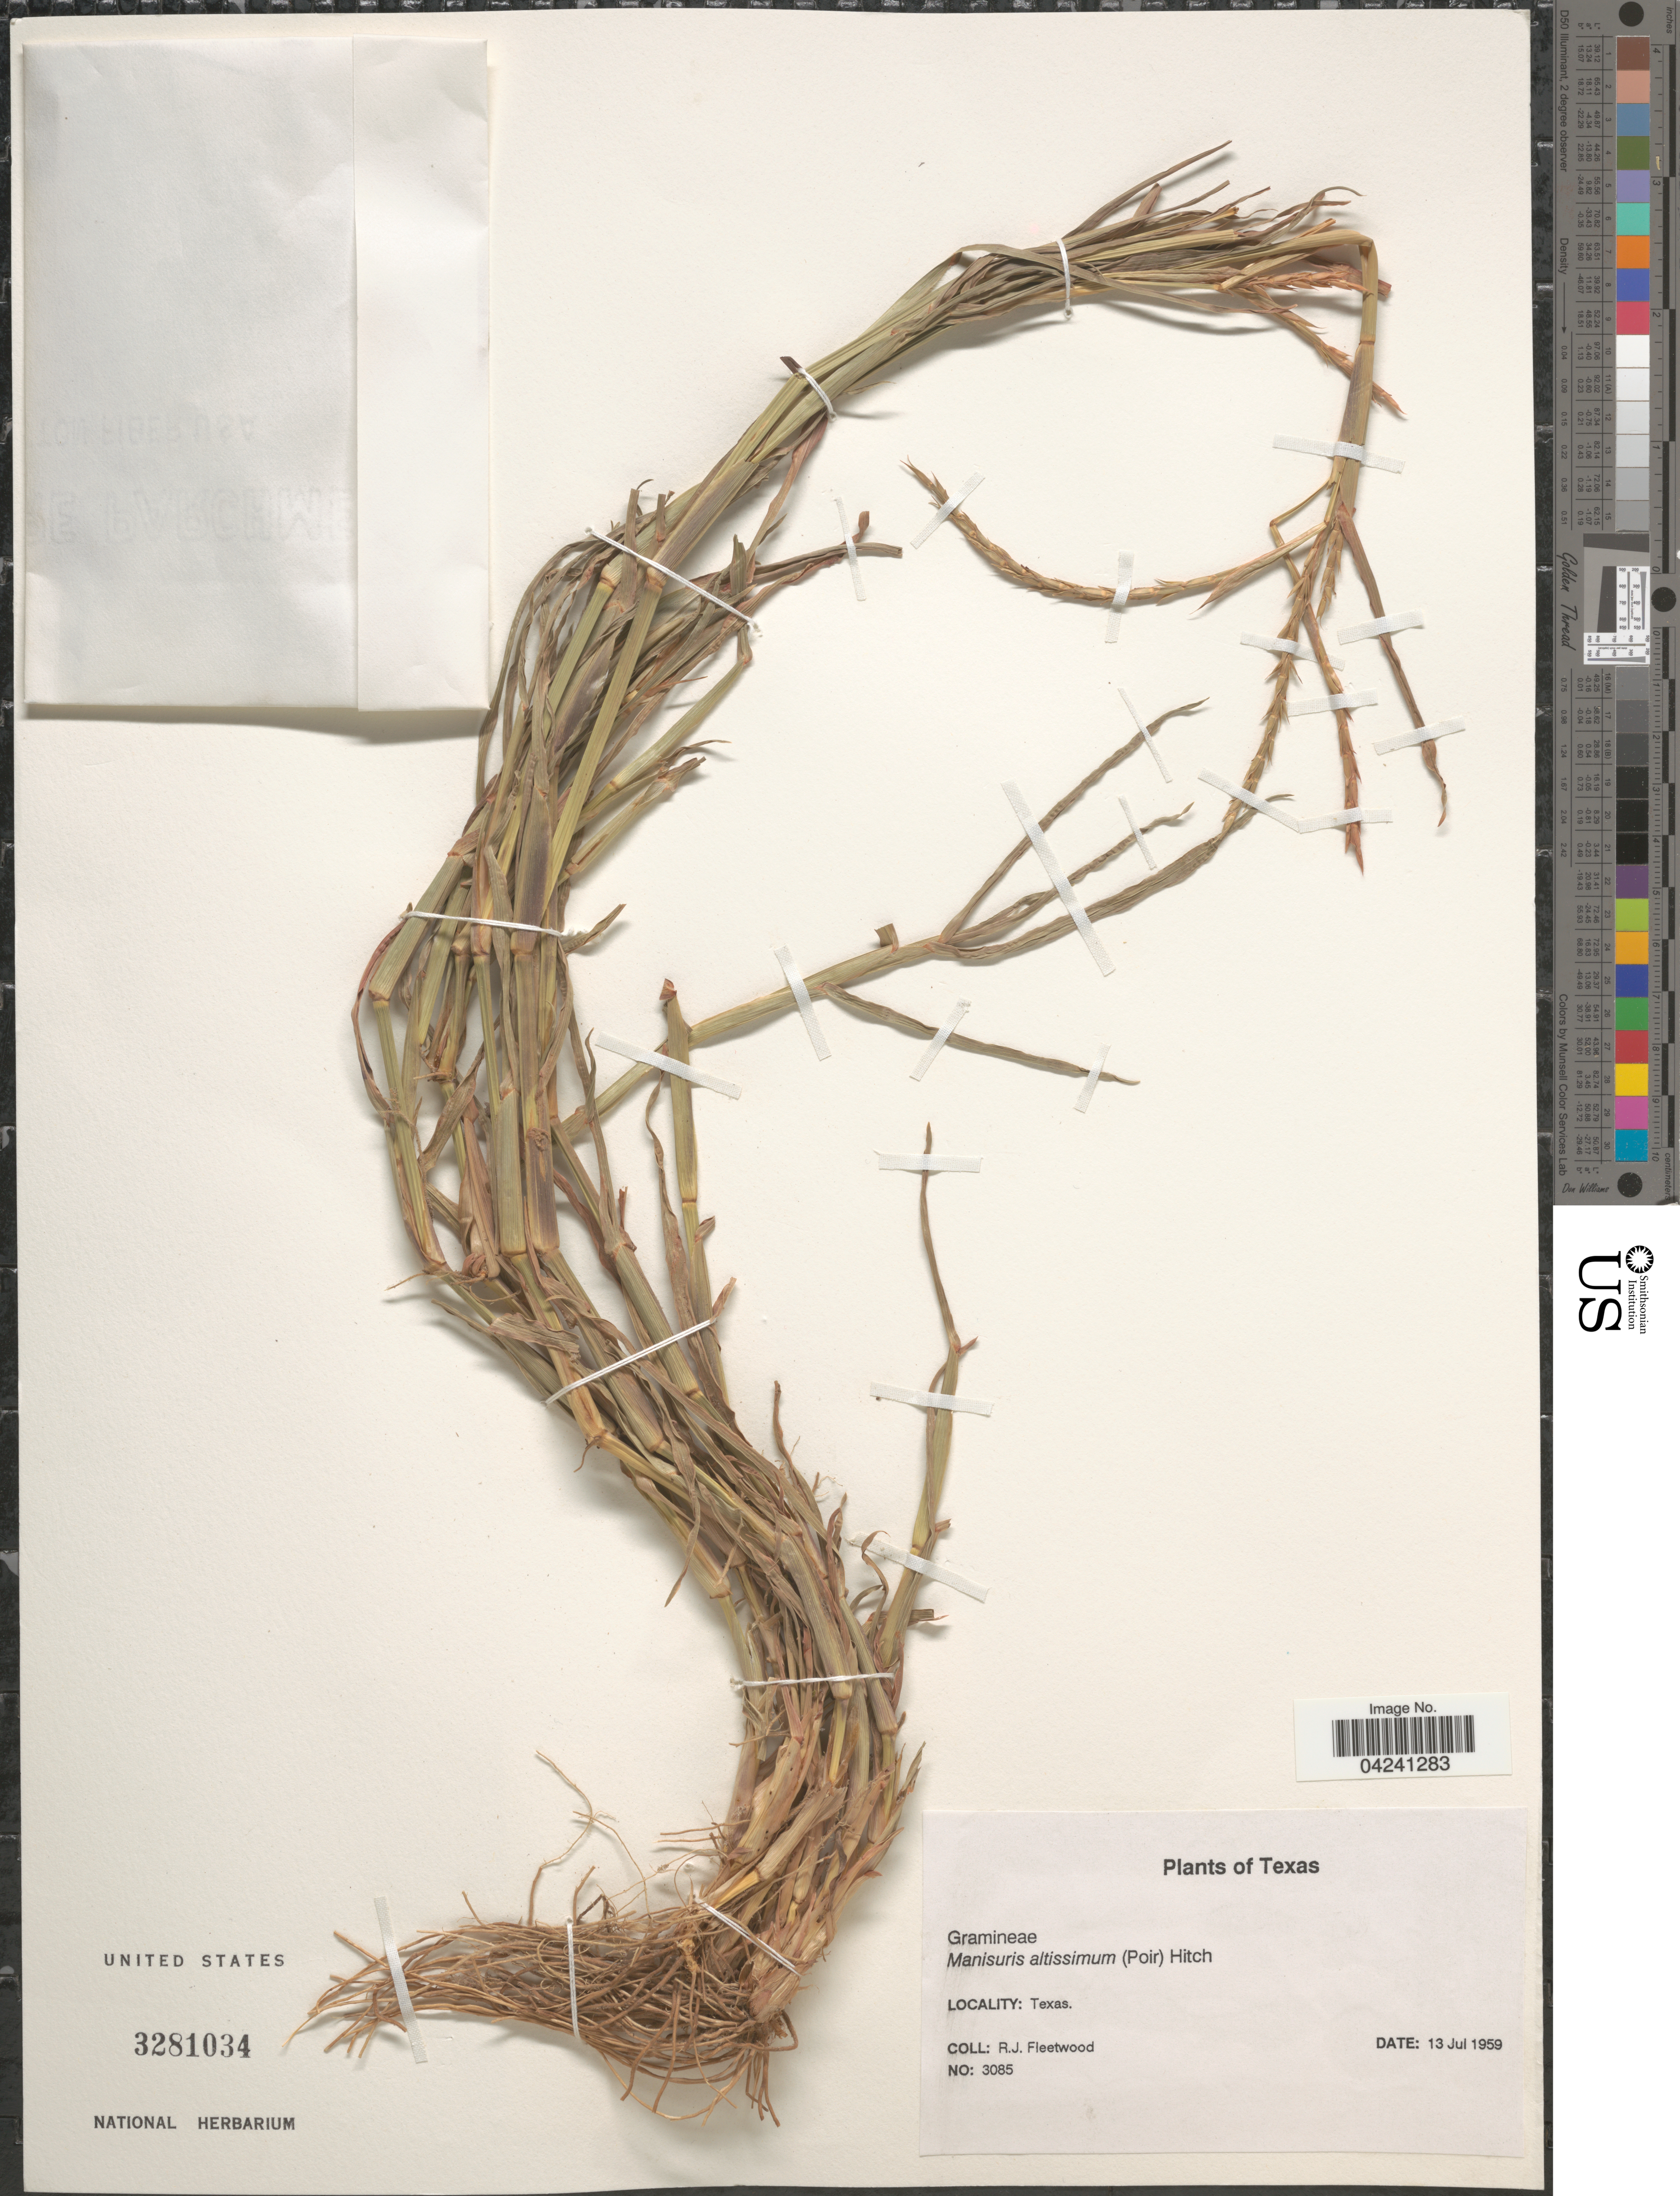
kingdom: Plantae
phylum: Tracheophyta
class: Liliopsida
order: Poales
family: Poaceae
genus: Hemarthria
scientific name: Hemarthria altissima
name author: (Poir.) Stapf & C. E. Hubb.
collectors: R. J. Fleetwood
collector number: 3085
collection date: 1959-07-13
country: United States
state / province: Texas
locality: Texas.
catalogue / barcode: US 3281034